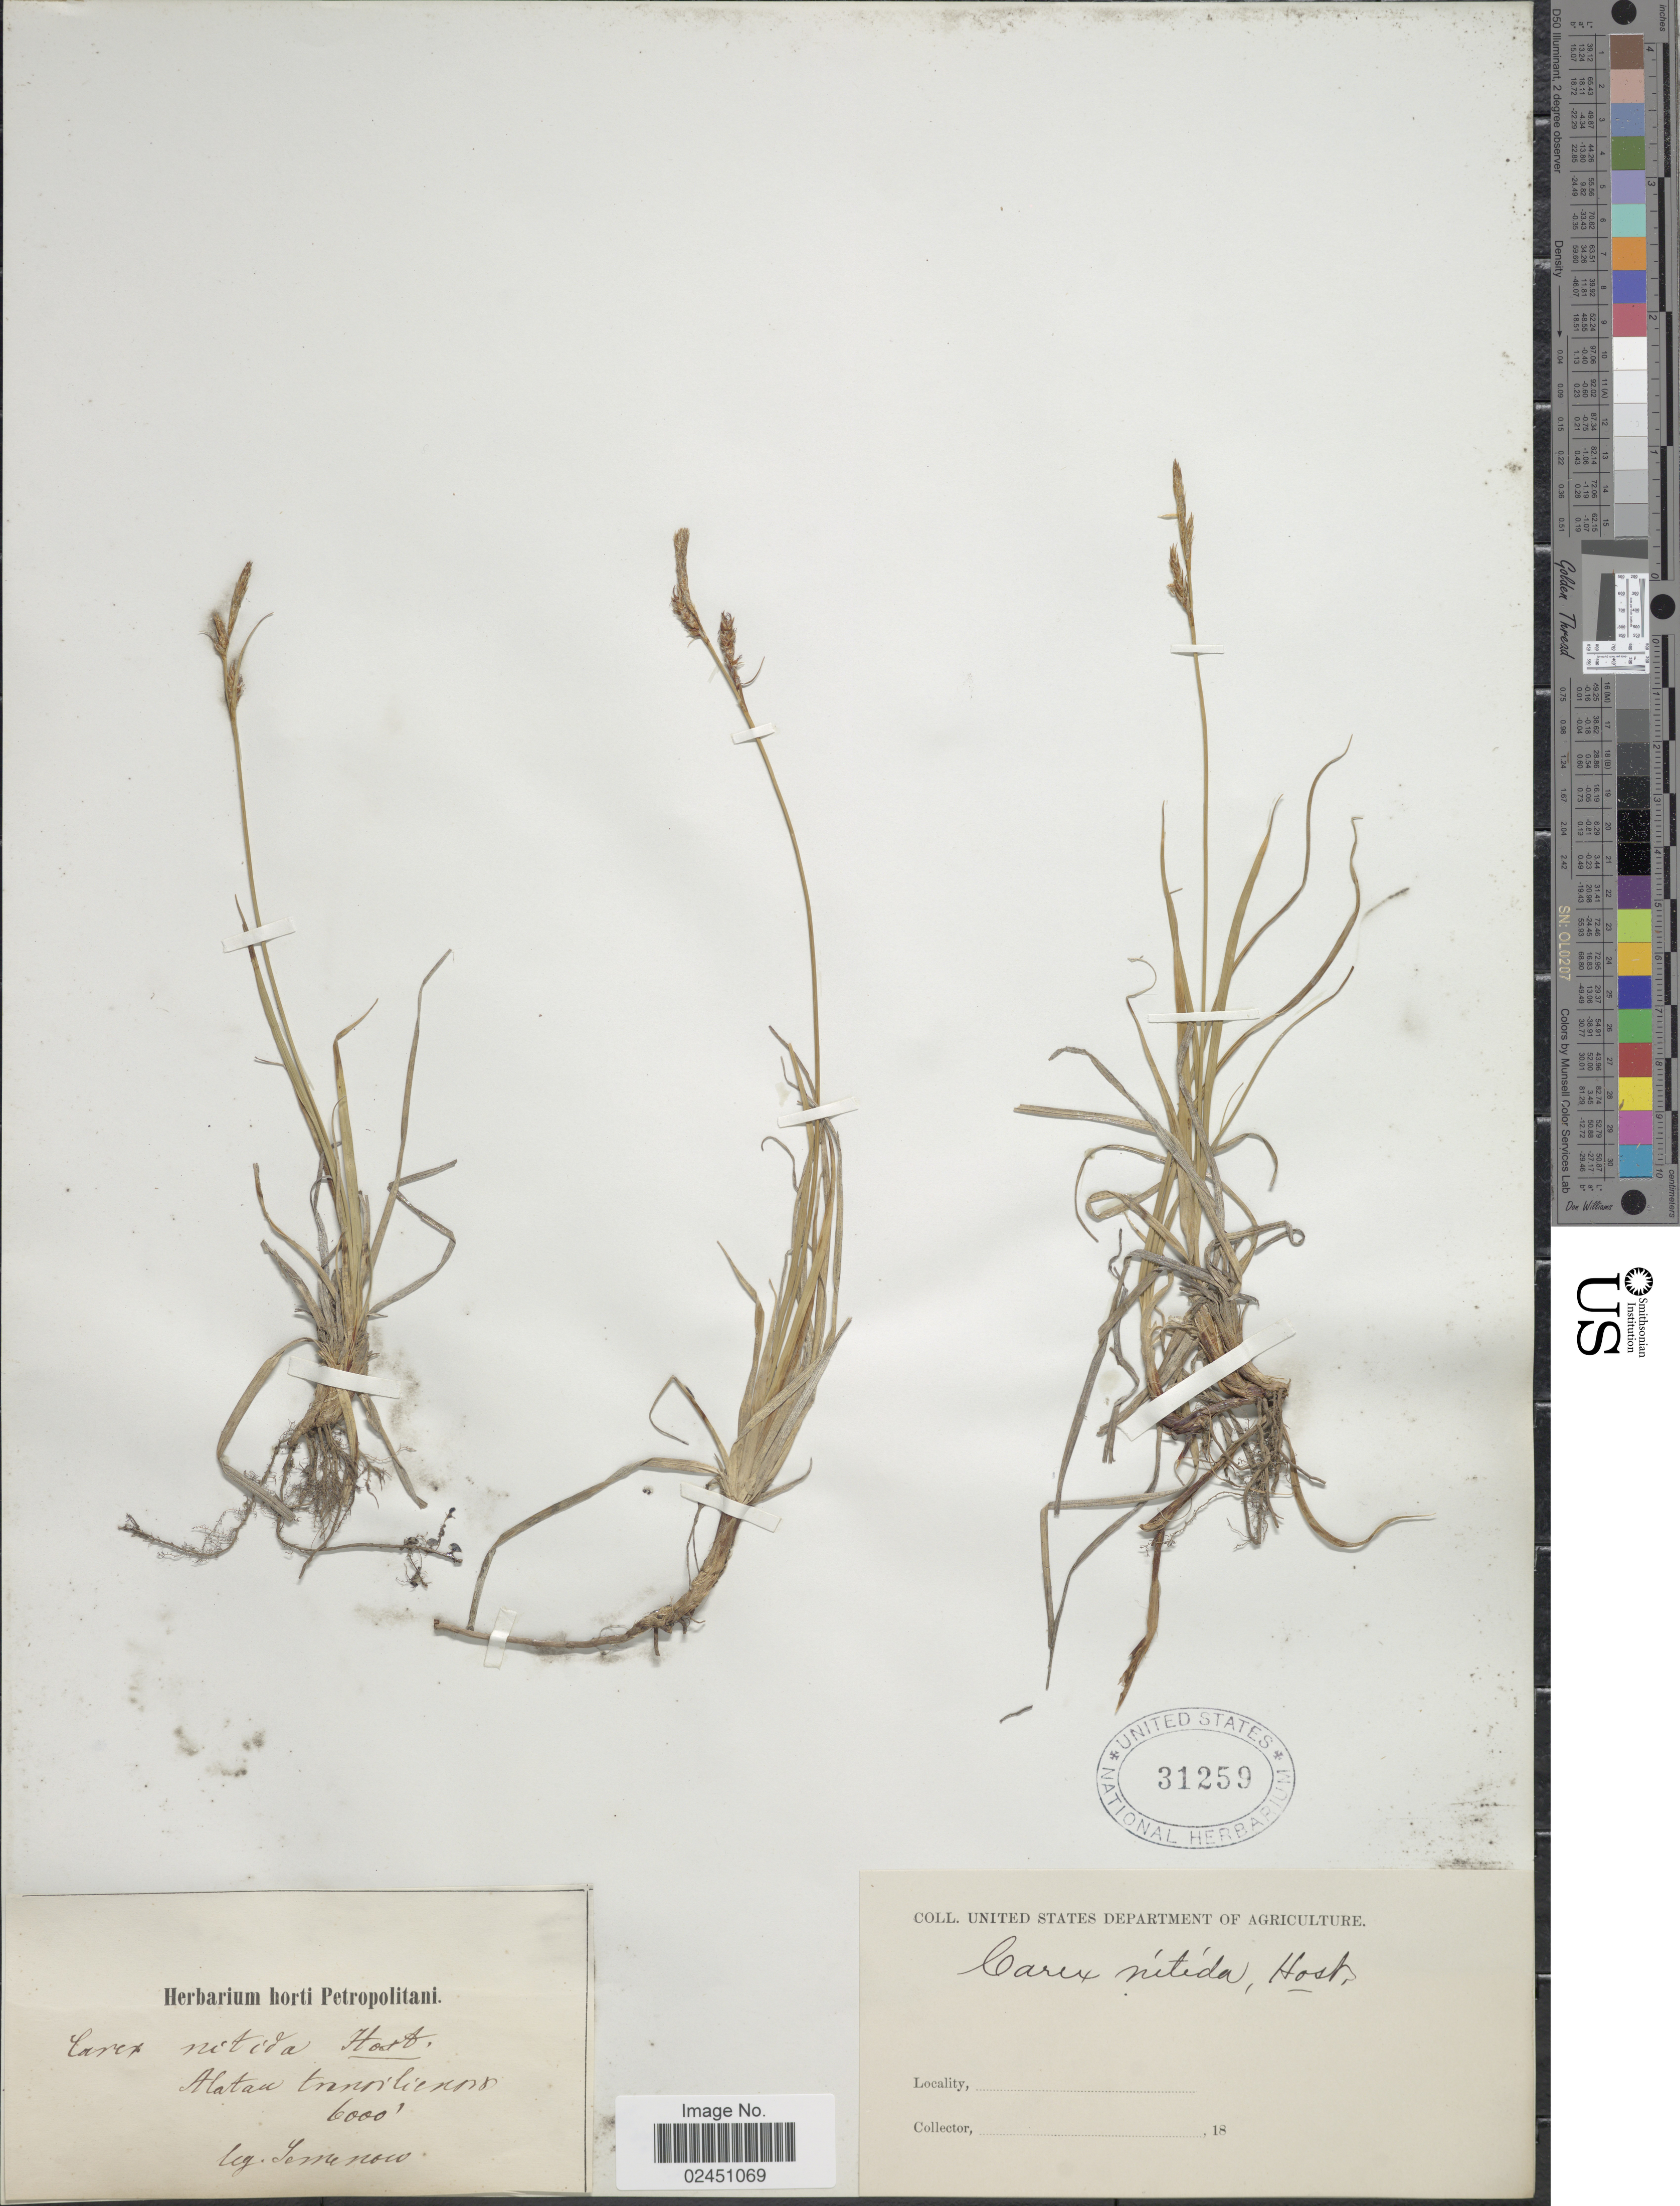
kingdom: Plantae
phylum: Tracheophyta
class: Liliopsida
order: Poales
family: Cyperaceae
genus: Carex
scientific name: Carex liparocarpos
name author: Gaudin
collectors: P. P. Semenov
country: Kazakhstan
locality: Alatau transilien.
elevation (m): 1829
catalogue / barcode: US 31259